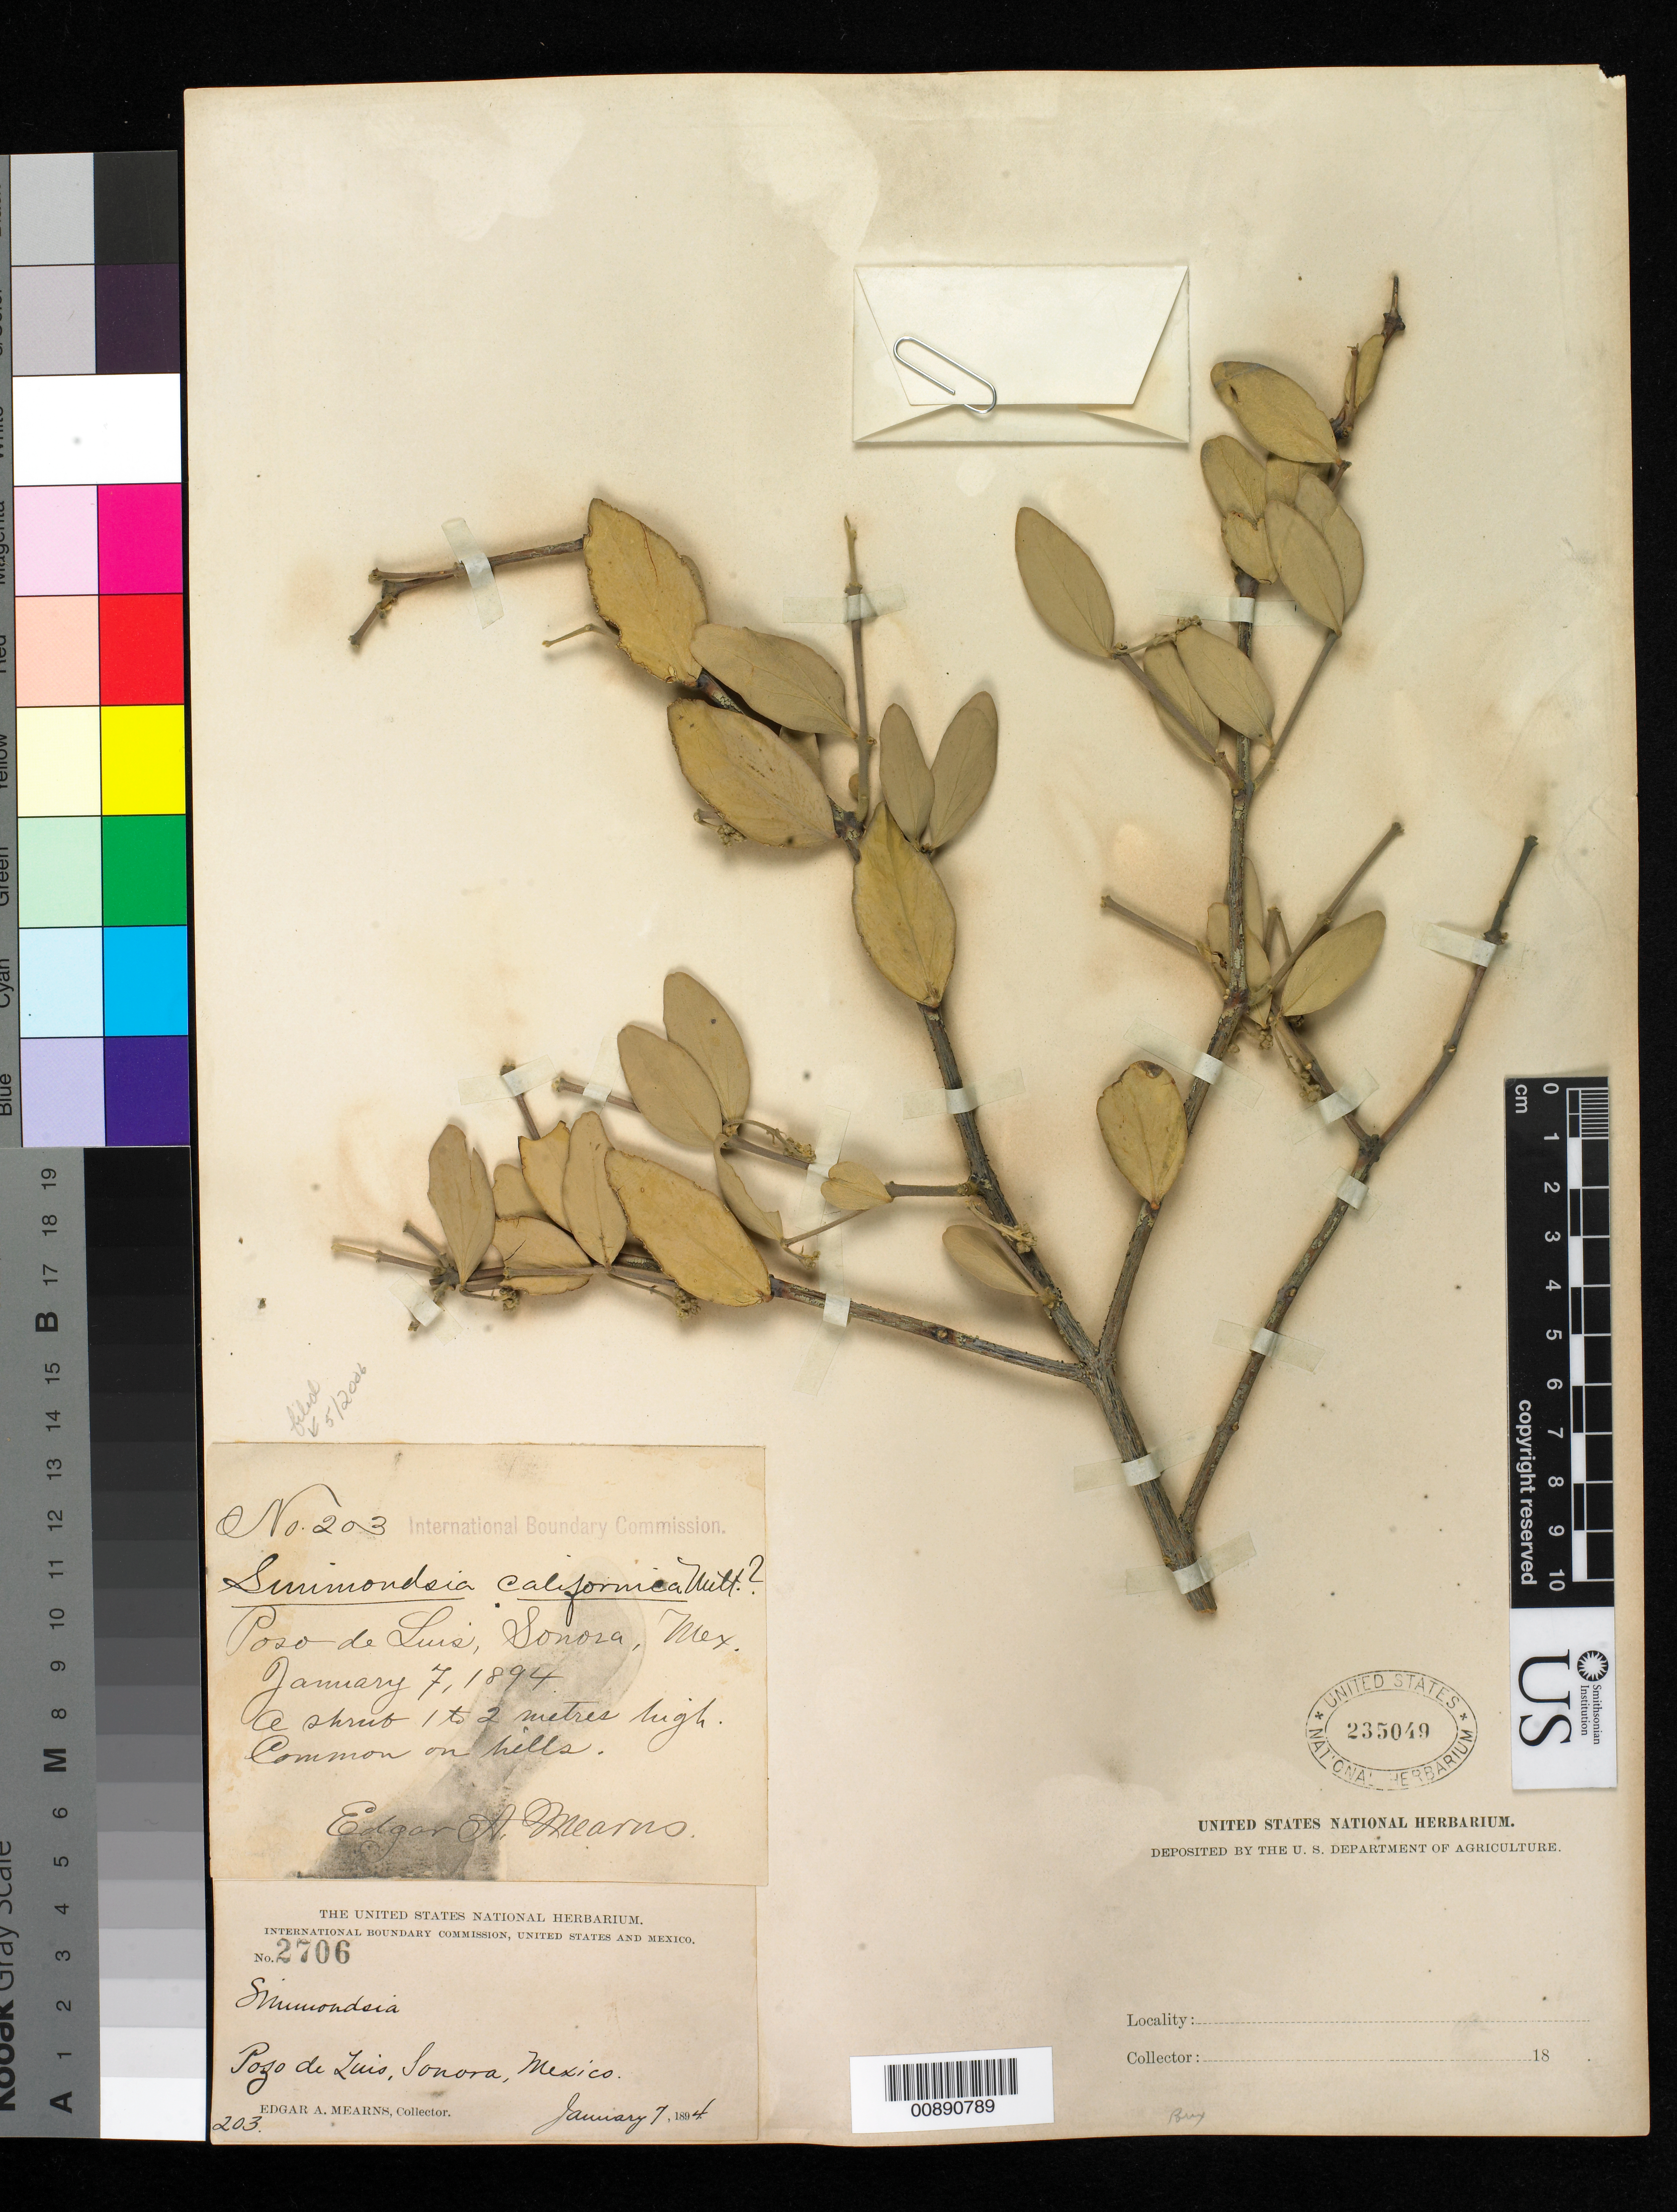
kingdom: Plantae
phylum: Tracheophyta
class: Magnoliopsida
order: Caryophyllales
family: Simmondsiaceae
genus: Simmondsia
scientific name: Simmondsia chinensis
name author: (Link) C.K. Schneid.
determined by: Strong, Mark T., (BOT), Smithsonian Institution - National Museum of Natural History (UNITED STATES)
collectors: E. A. Mearns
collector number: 2706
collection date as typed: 07 Jan 1894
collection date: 1894-01-07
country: Mexico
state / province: Sonora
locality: Pozo de Luis, Sonora.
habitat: Common on hills.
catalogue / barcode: US 235049